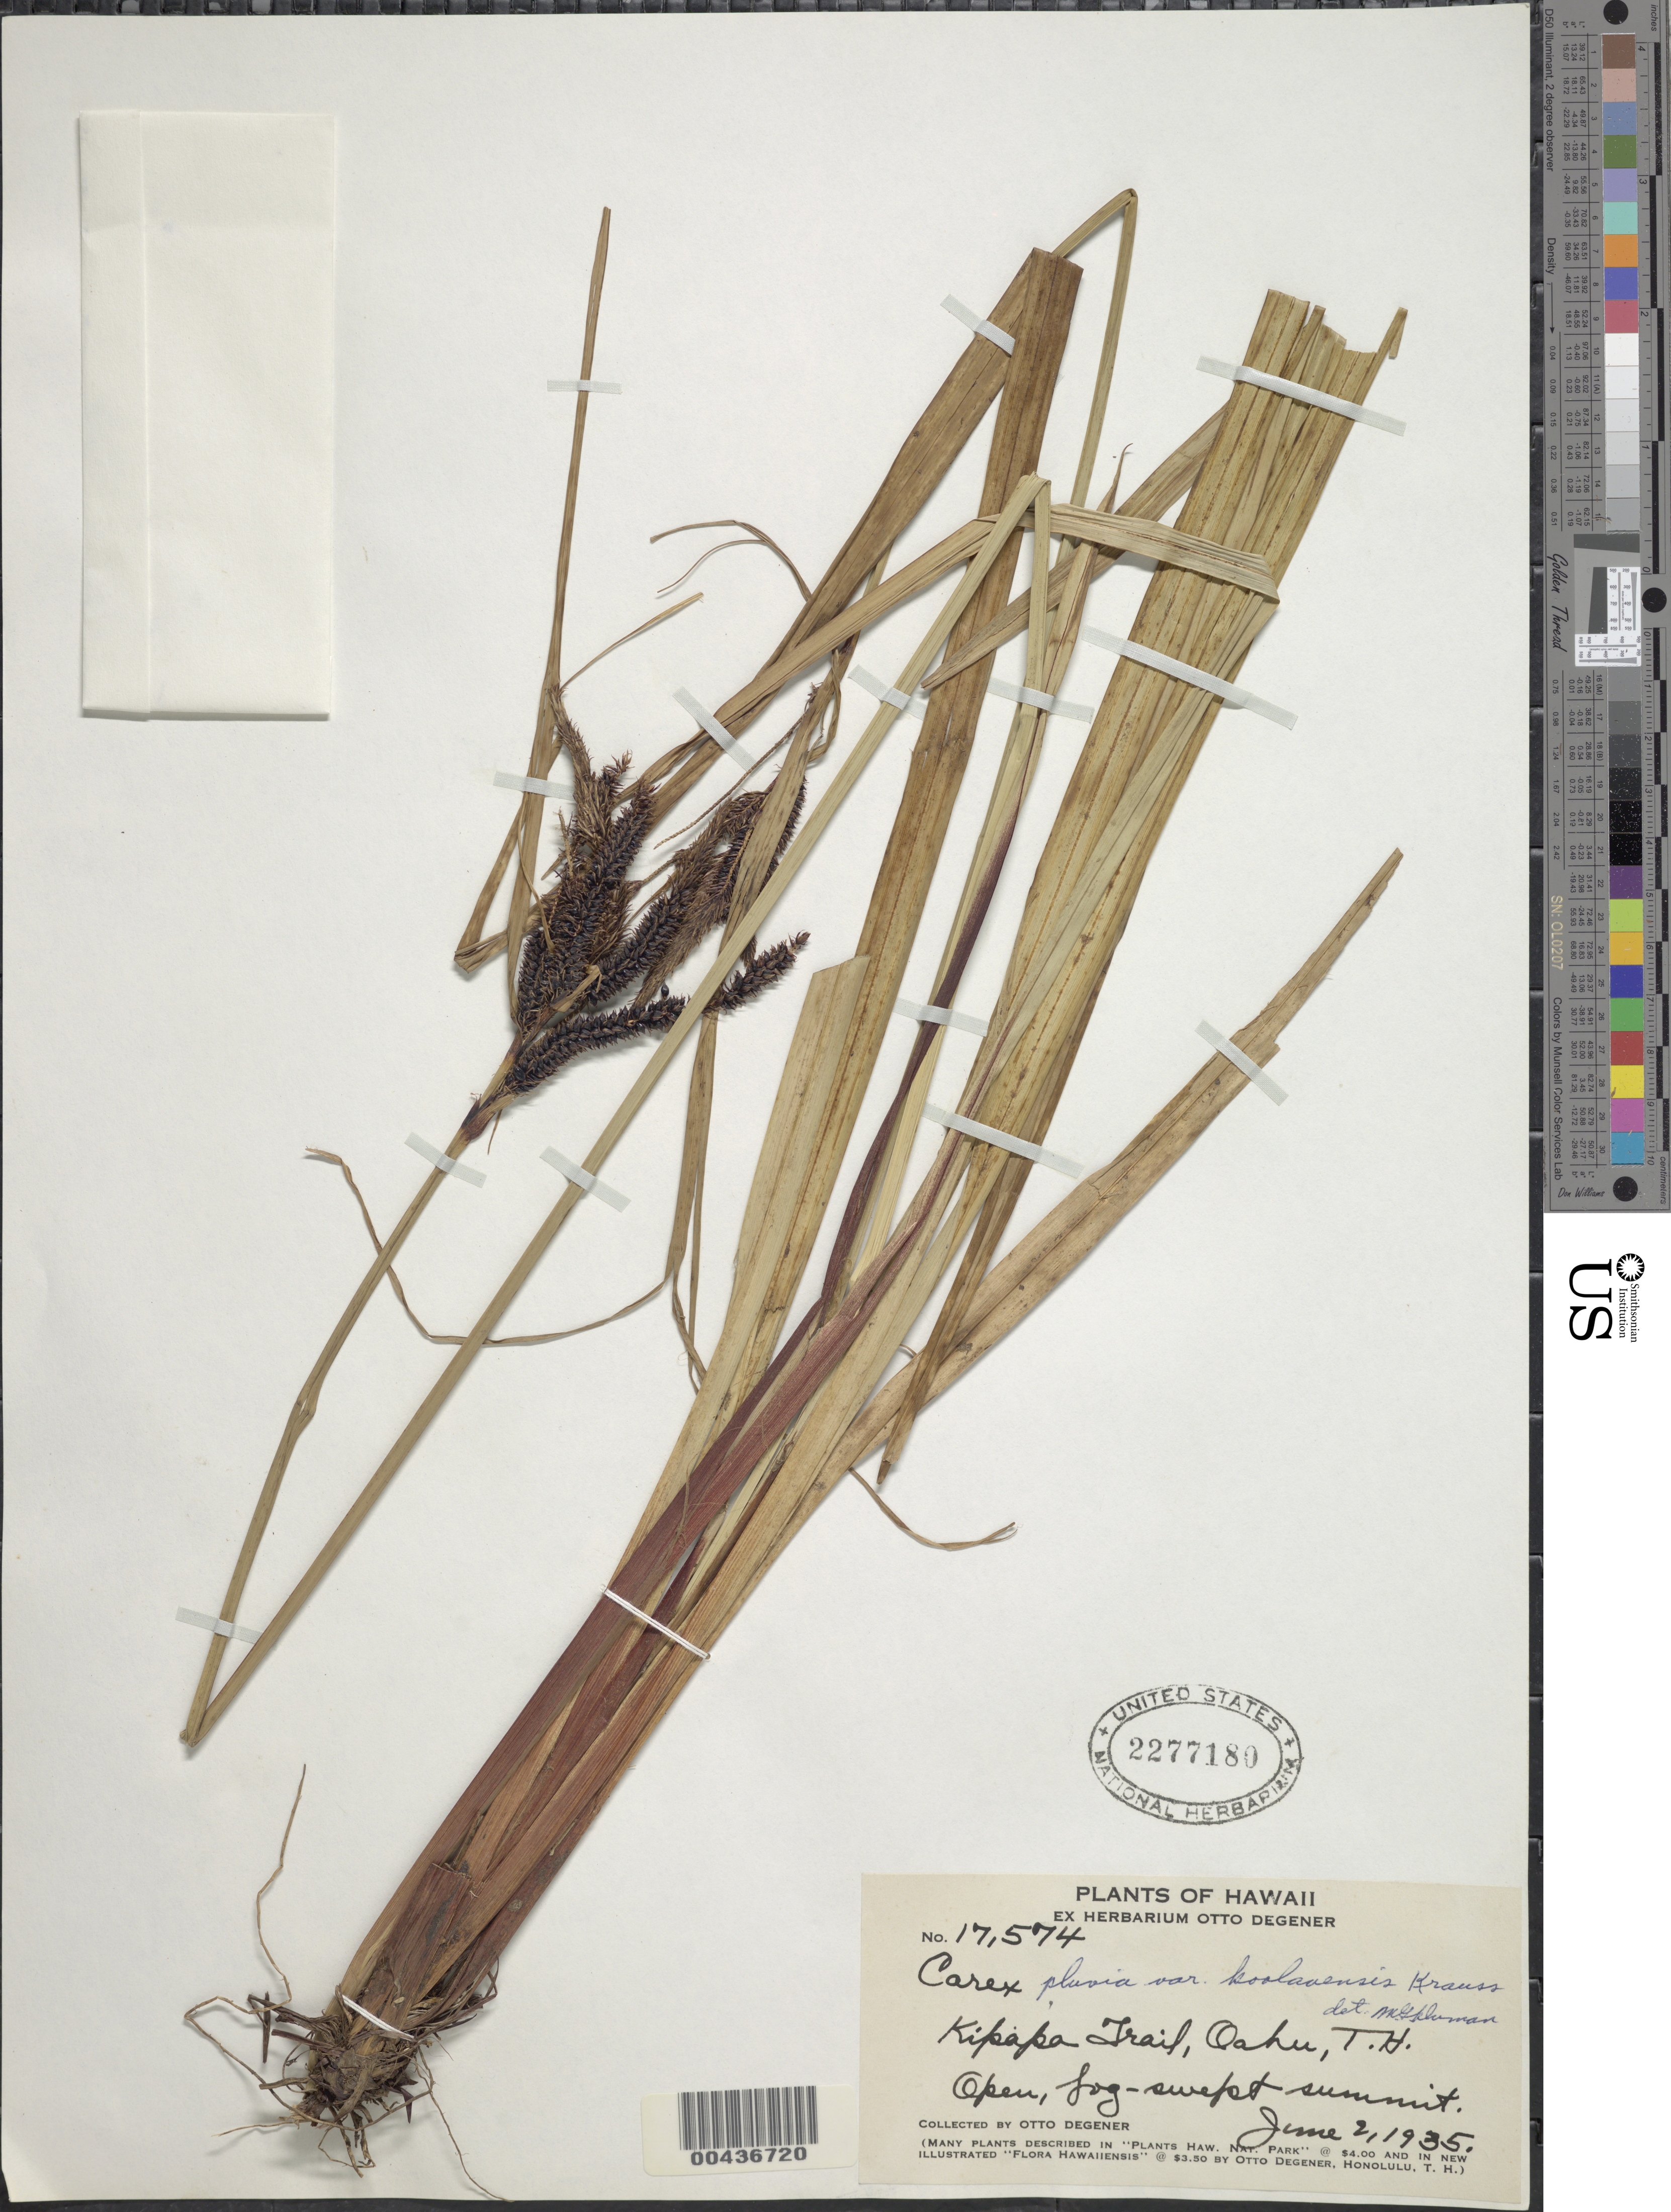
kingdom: Plantae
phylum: Tracheophyta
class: Liliopsida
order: Poales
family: Cyperaceae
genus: Carex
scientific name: Carex alligata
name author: Boott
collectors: O. Degener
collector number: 17574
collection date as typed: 2 Jun 1935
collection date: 1935-06-02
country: United States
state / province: Hawaii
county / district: Honolulu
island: Oahu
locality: Kipapa Trail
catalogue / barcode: US 2277180